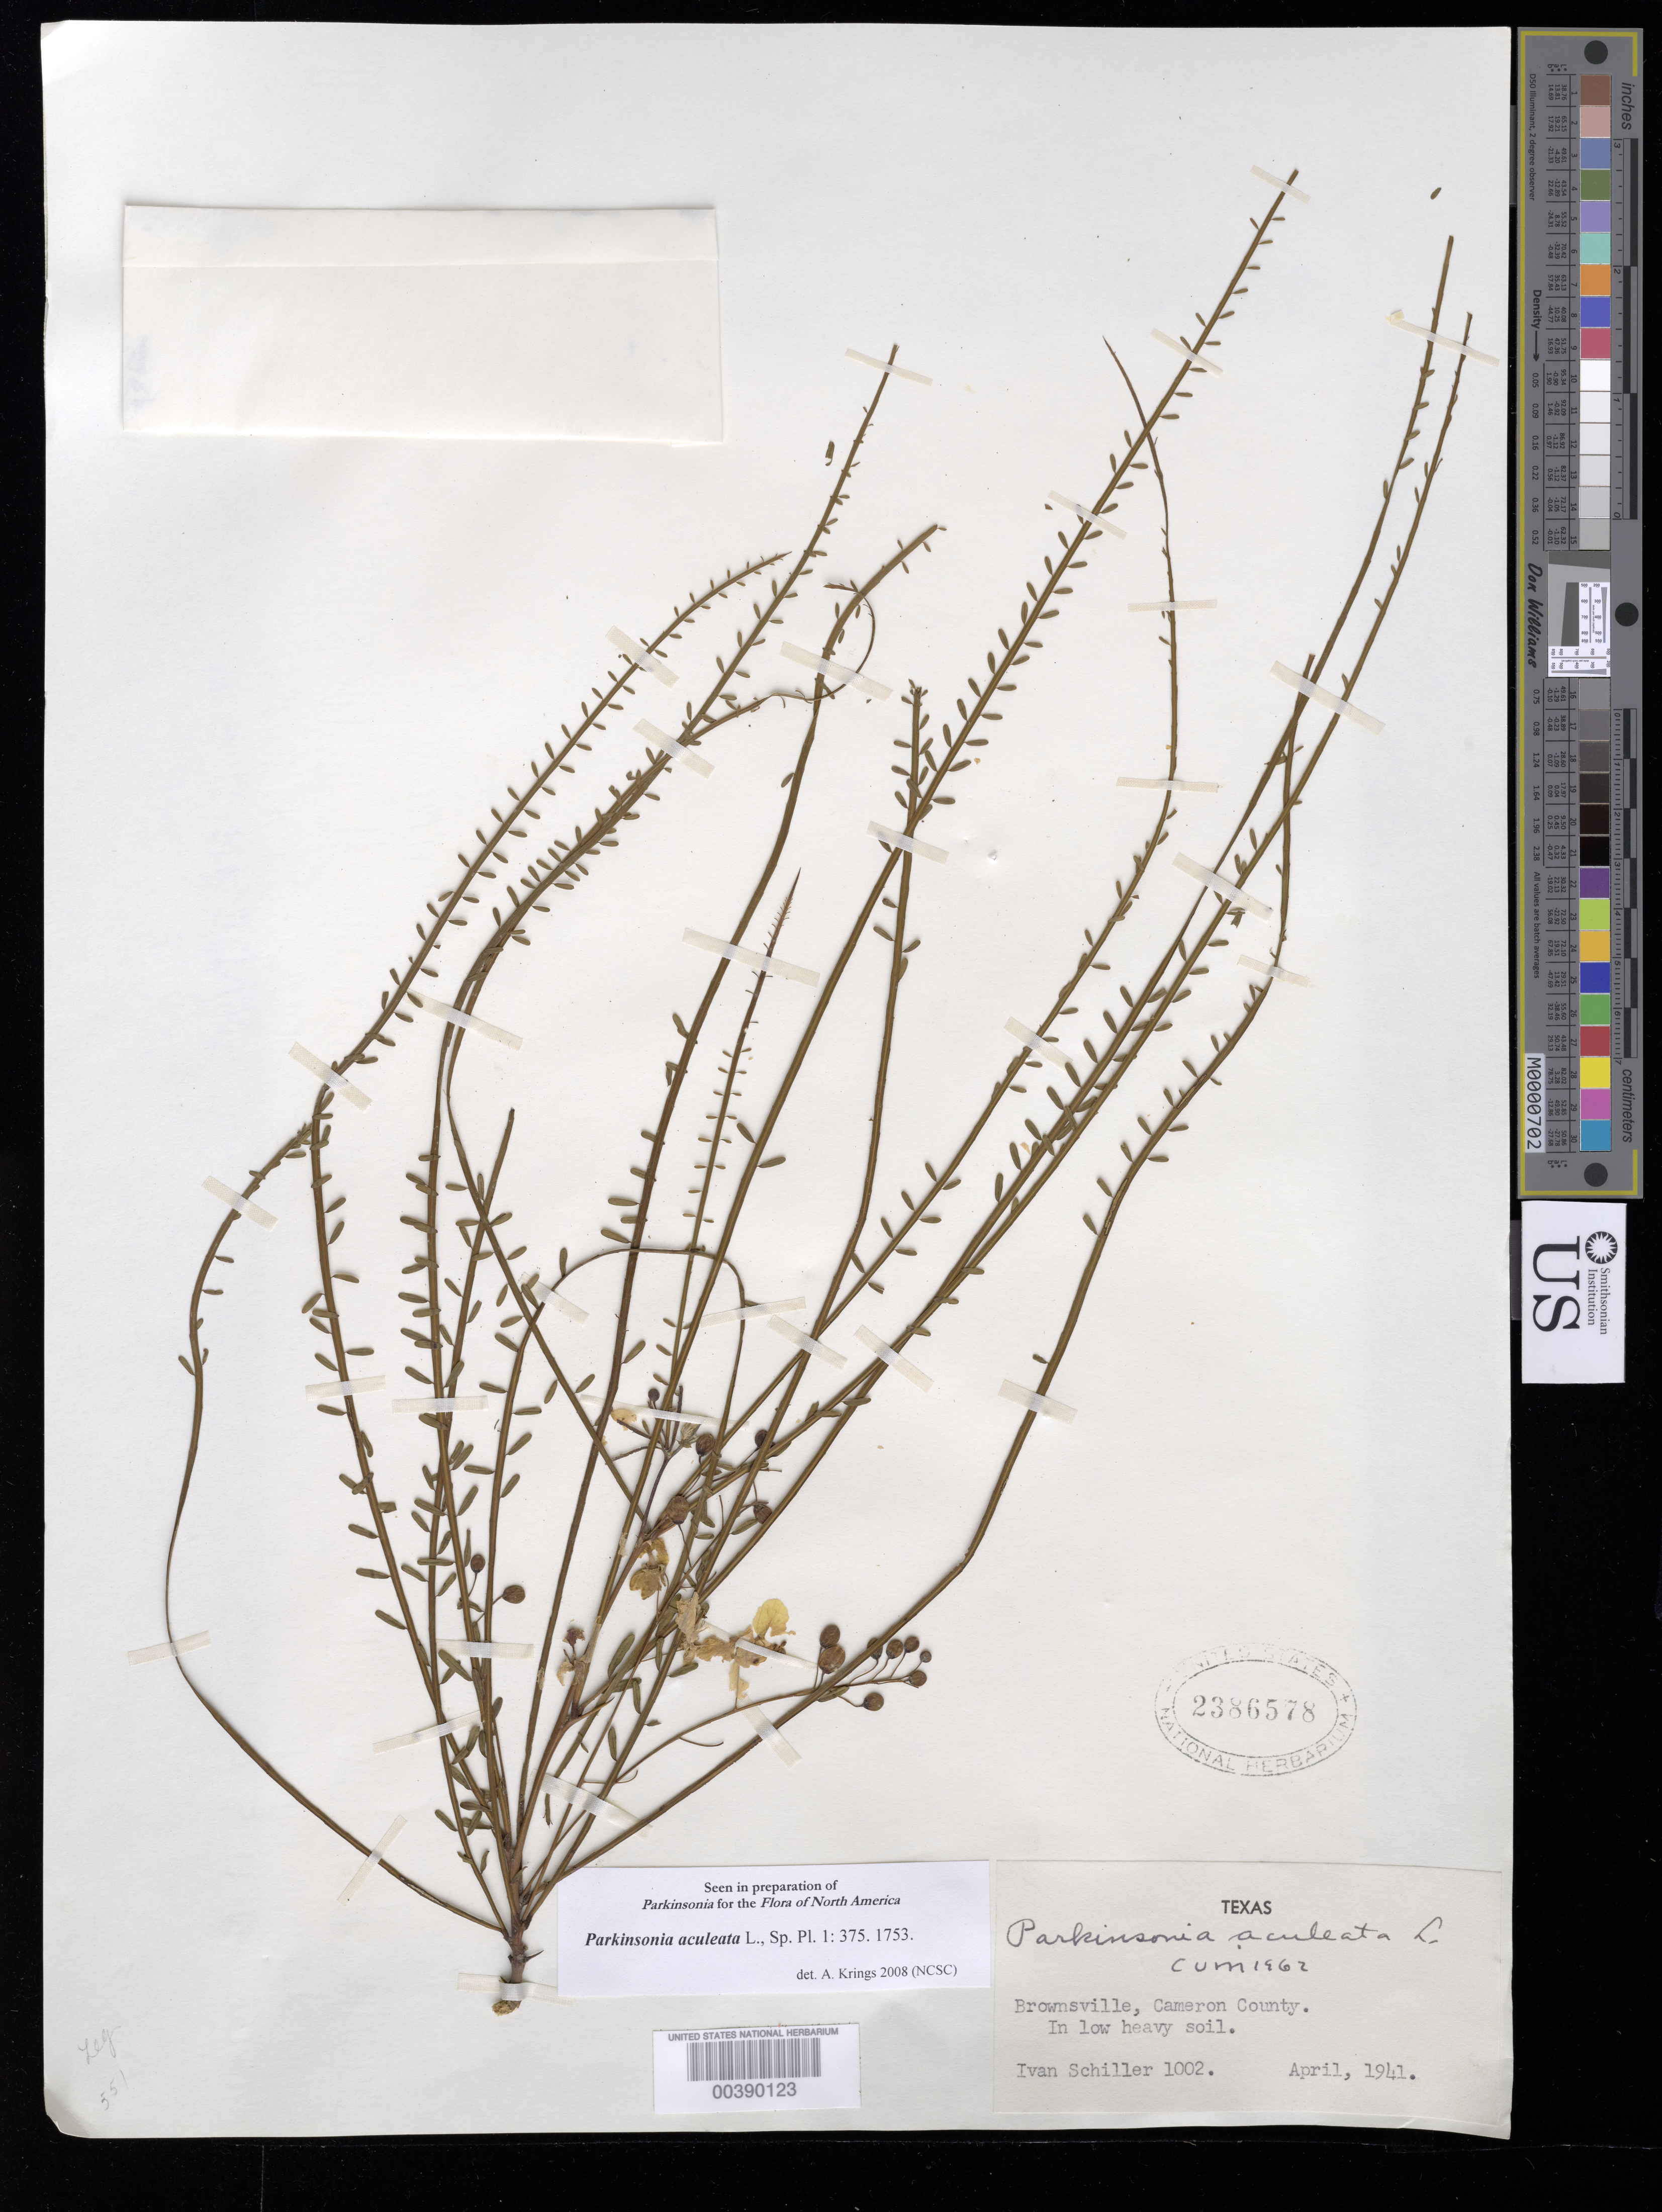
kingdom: Plantae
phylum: Tracheophyta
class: Magnoliopsida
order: Fabales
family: Fabaceae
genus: Parkinsonia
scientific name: Parkinsonia aculeata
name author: L.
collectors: I. Schiller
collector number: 1002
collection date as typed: Apr 1941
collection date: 1941-04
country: United States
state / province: Texas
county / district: Cameron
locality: Brownsville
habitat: In low heavy soil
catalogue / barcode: US 2386578